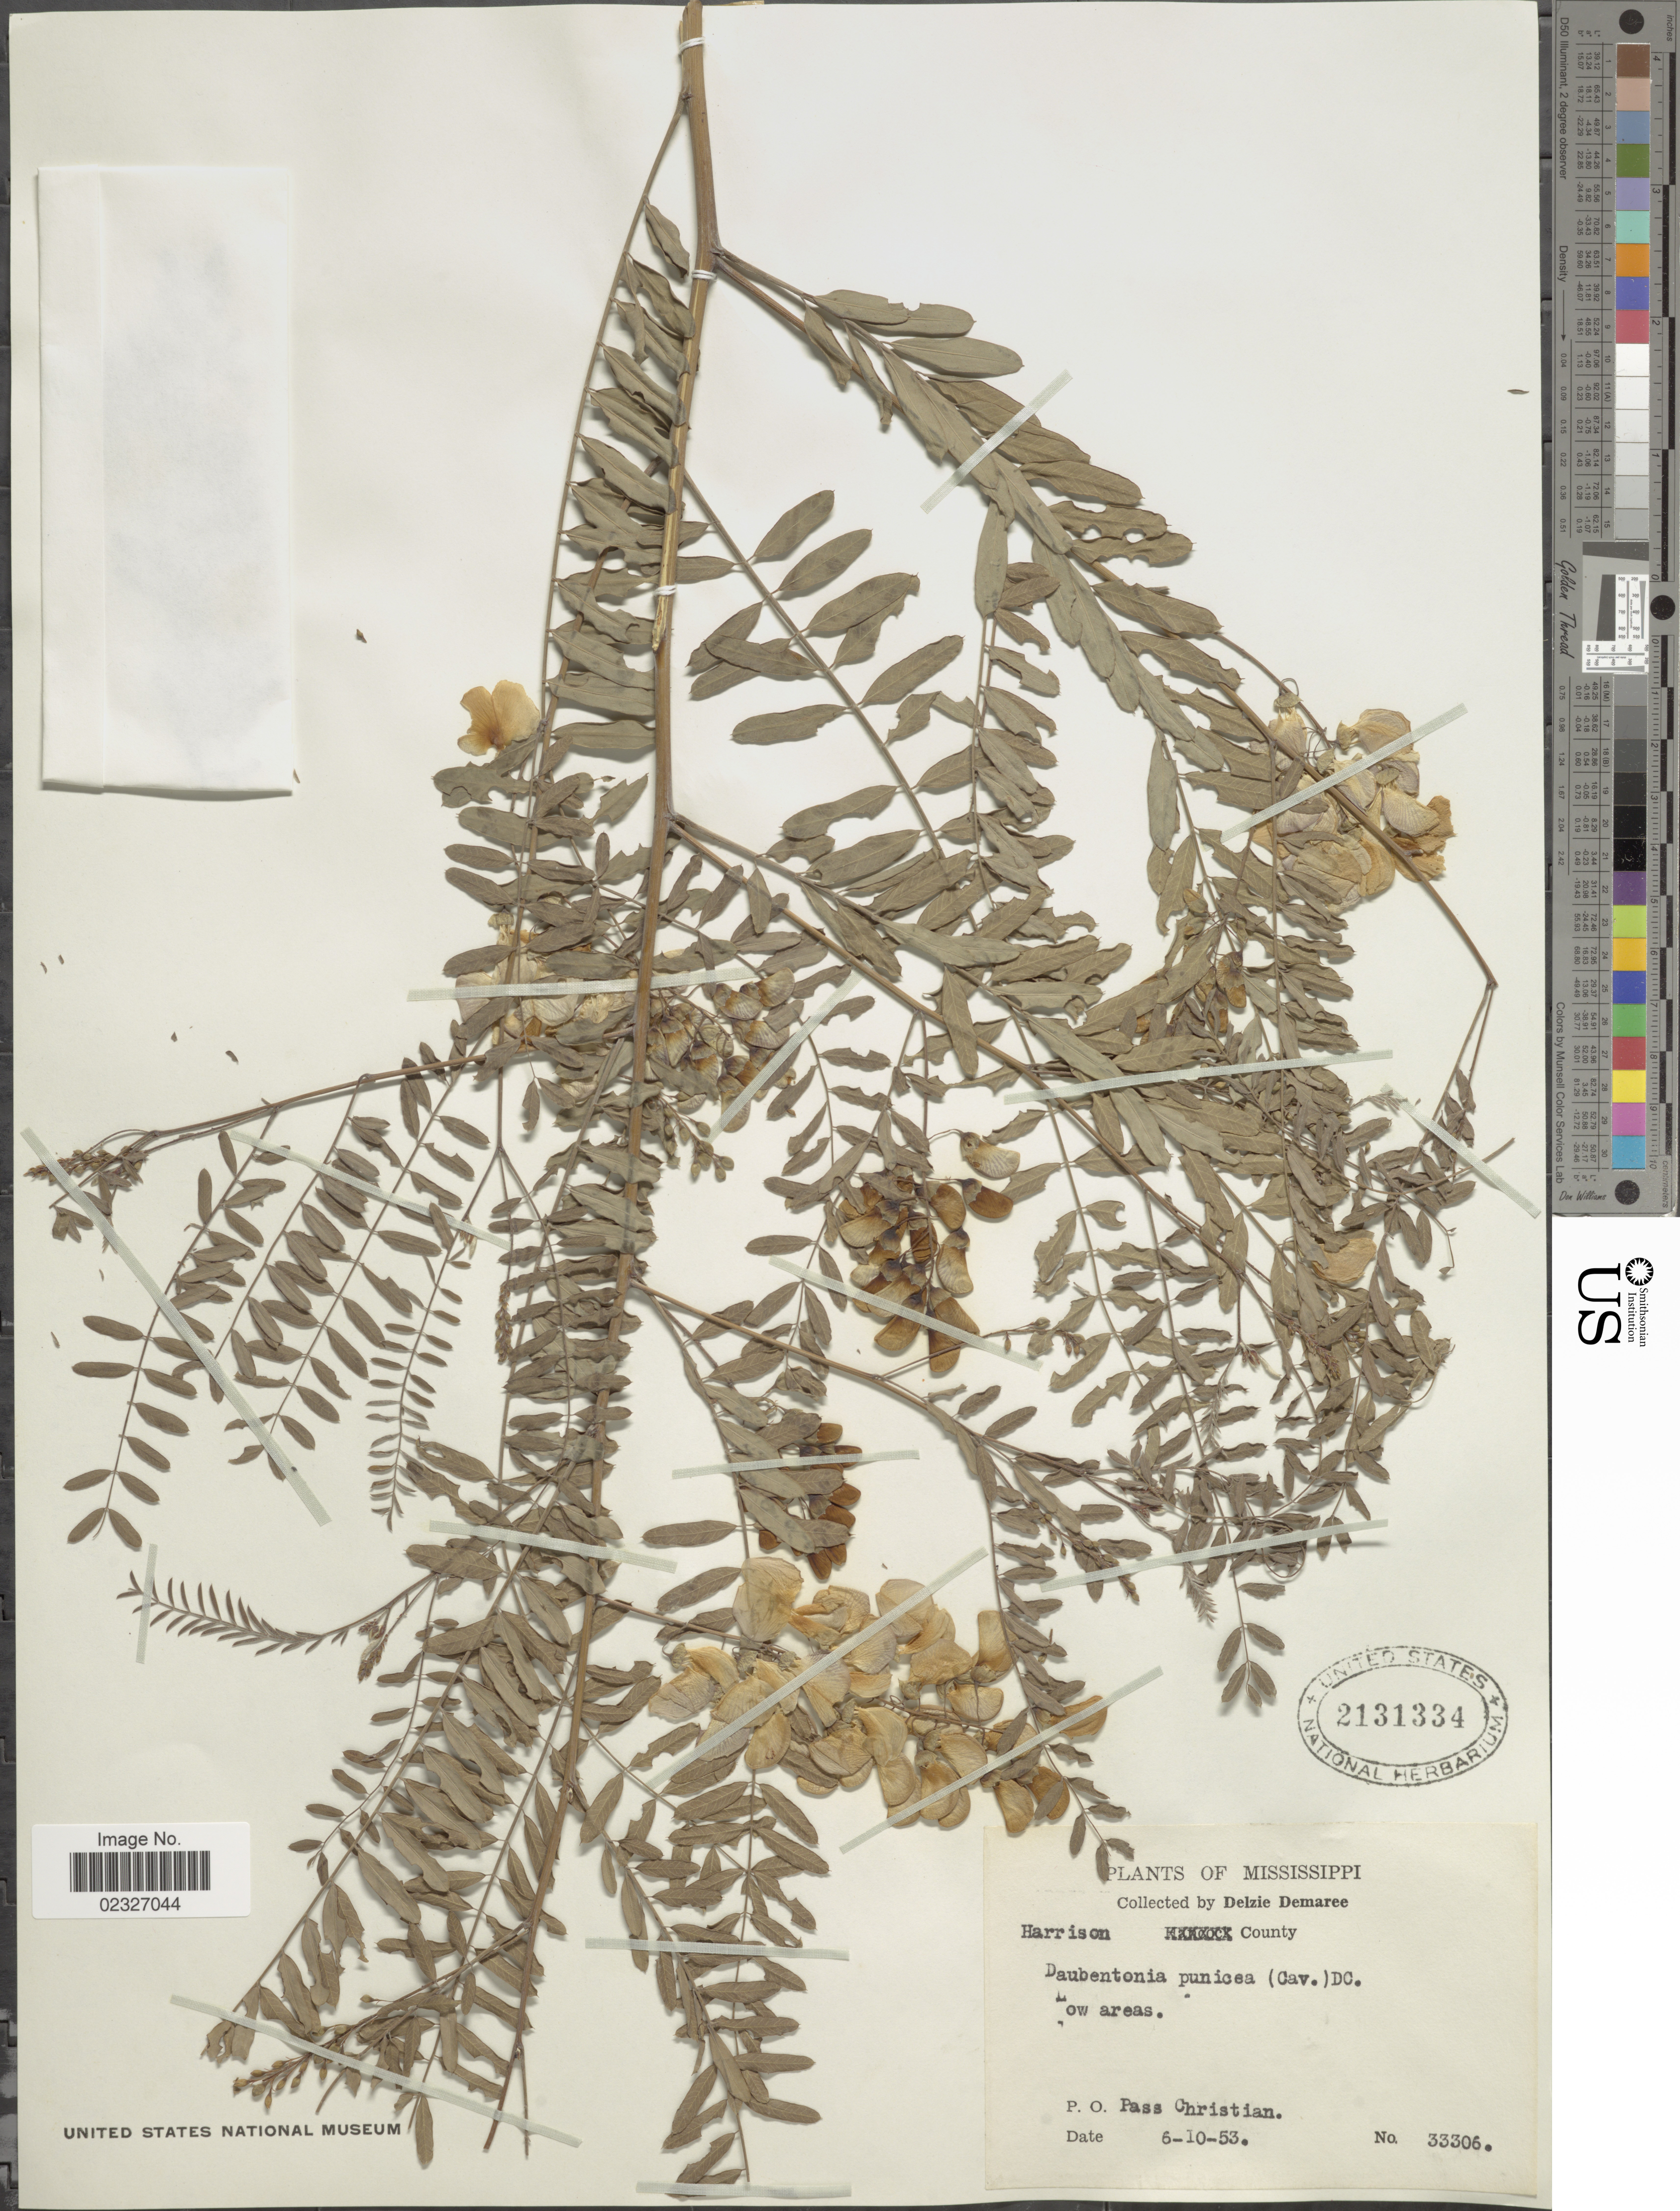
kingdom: Plantae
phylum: Tracheophyta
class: Magnoliopsida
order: Fabales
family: Fabaceae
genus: Sesbania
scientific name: Sesbania punicea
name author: (Cav.) Benth.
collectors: D. Demaree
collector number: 33306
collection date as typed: Transcribed d/m/y: 10/6/53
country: United States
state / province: Mississippi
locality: Harrison County, Low areas, P.O. Pass Christian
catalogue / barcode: US 2131334